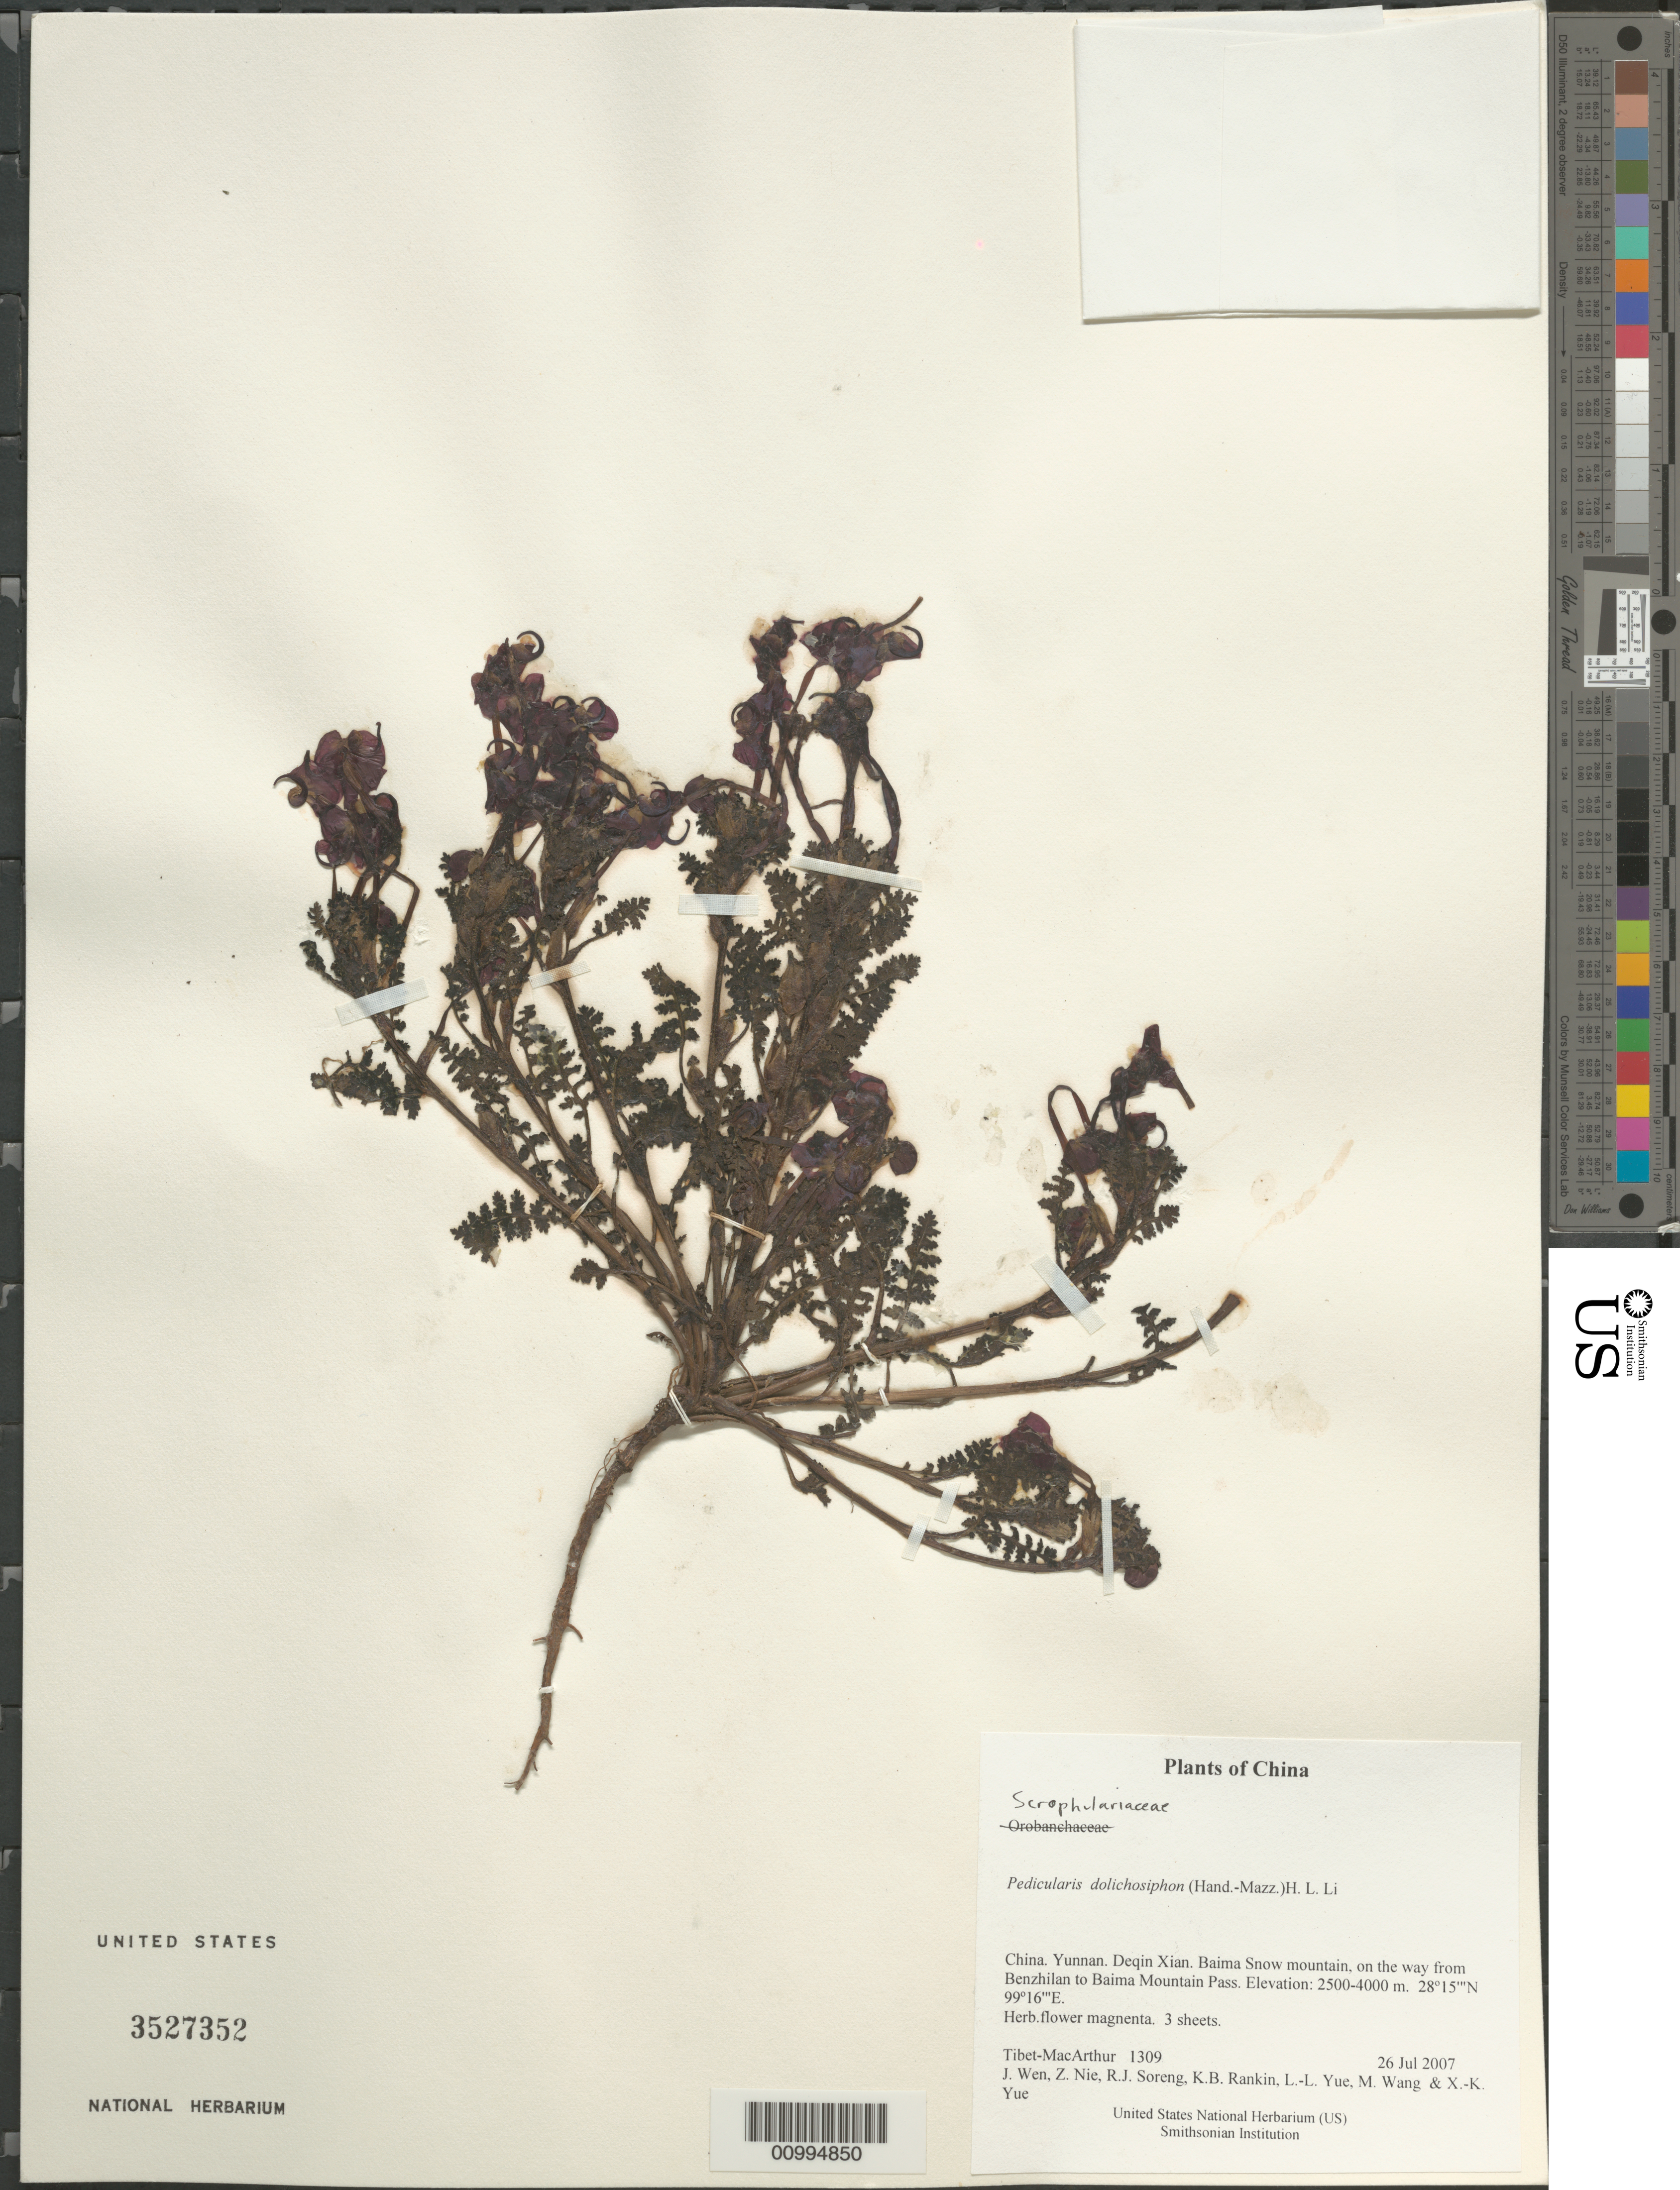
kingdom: Plantae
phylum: Tracheophyta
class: Magnoliopsida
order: Lamiales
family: Orobanchaceae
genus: Pedicularis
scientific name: Pedicularis dolichosiphon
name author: (Hand.-Mazz.) H.L. Li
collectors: Tibet-MacArthur, J. Wen, Z. Nie, R. J. Soreng, K. Rankin, L. Yue, M. Wang & X. Yue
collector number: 1309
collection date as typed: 26 Jul 2007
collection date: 2007-07-26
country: China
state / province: Yunnan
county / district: Deqin Xian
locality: Baima Snow mountain, on the way from Benzhilan to Baima Mountain Pass.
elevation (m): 2500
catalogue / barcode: US 3527352